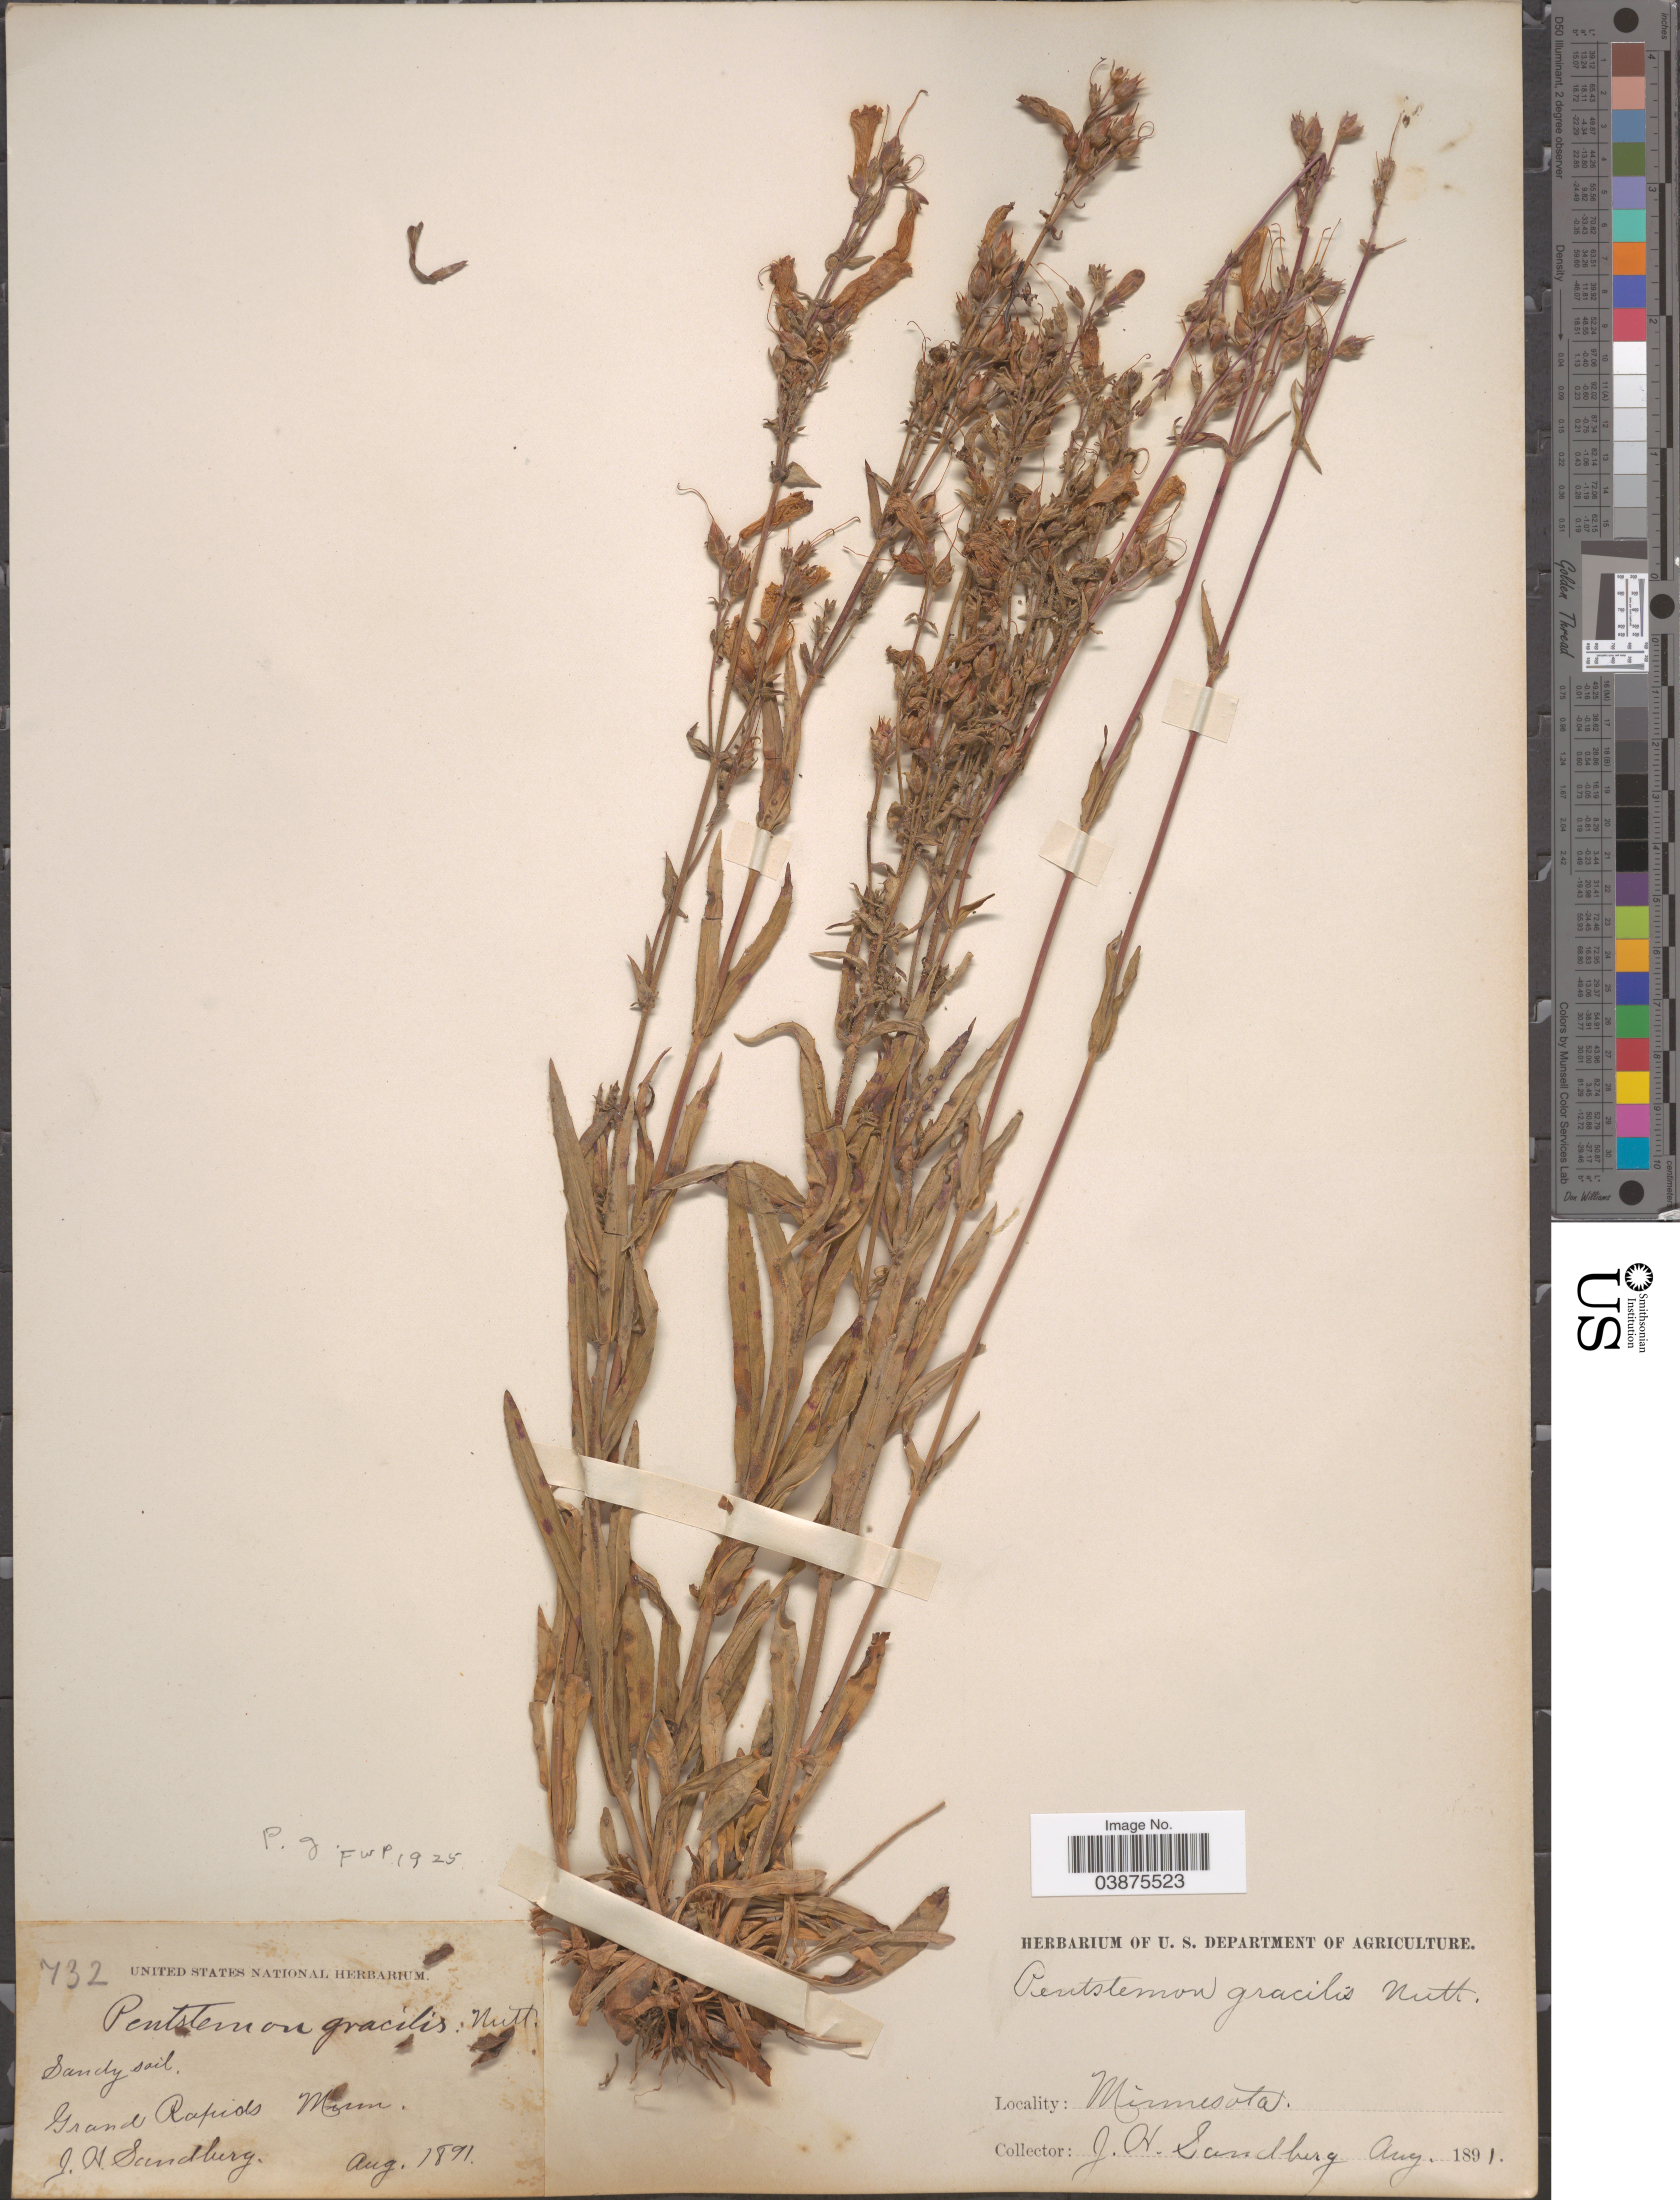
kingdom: Plantae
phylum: Tracheophyta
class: Magnoliopsida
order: Lamiales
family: Plantaginaceae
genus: Penstemon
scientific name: Penstemon gracilis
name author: Nutt.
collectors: J. H. Sandberg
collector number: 732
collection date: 1891-08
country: United States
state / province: Minnesota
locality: Grand Rapids.